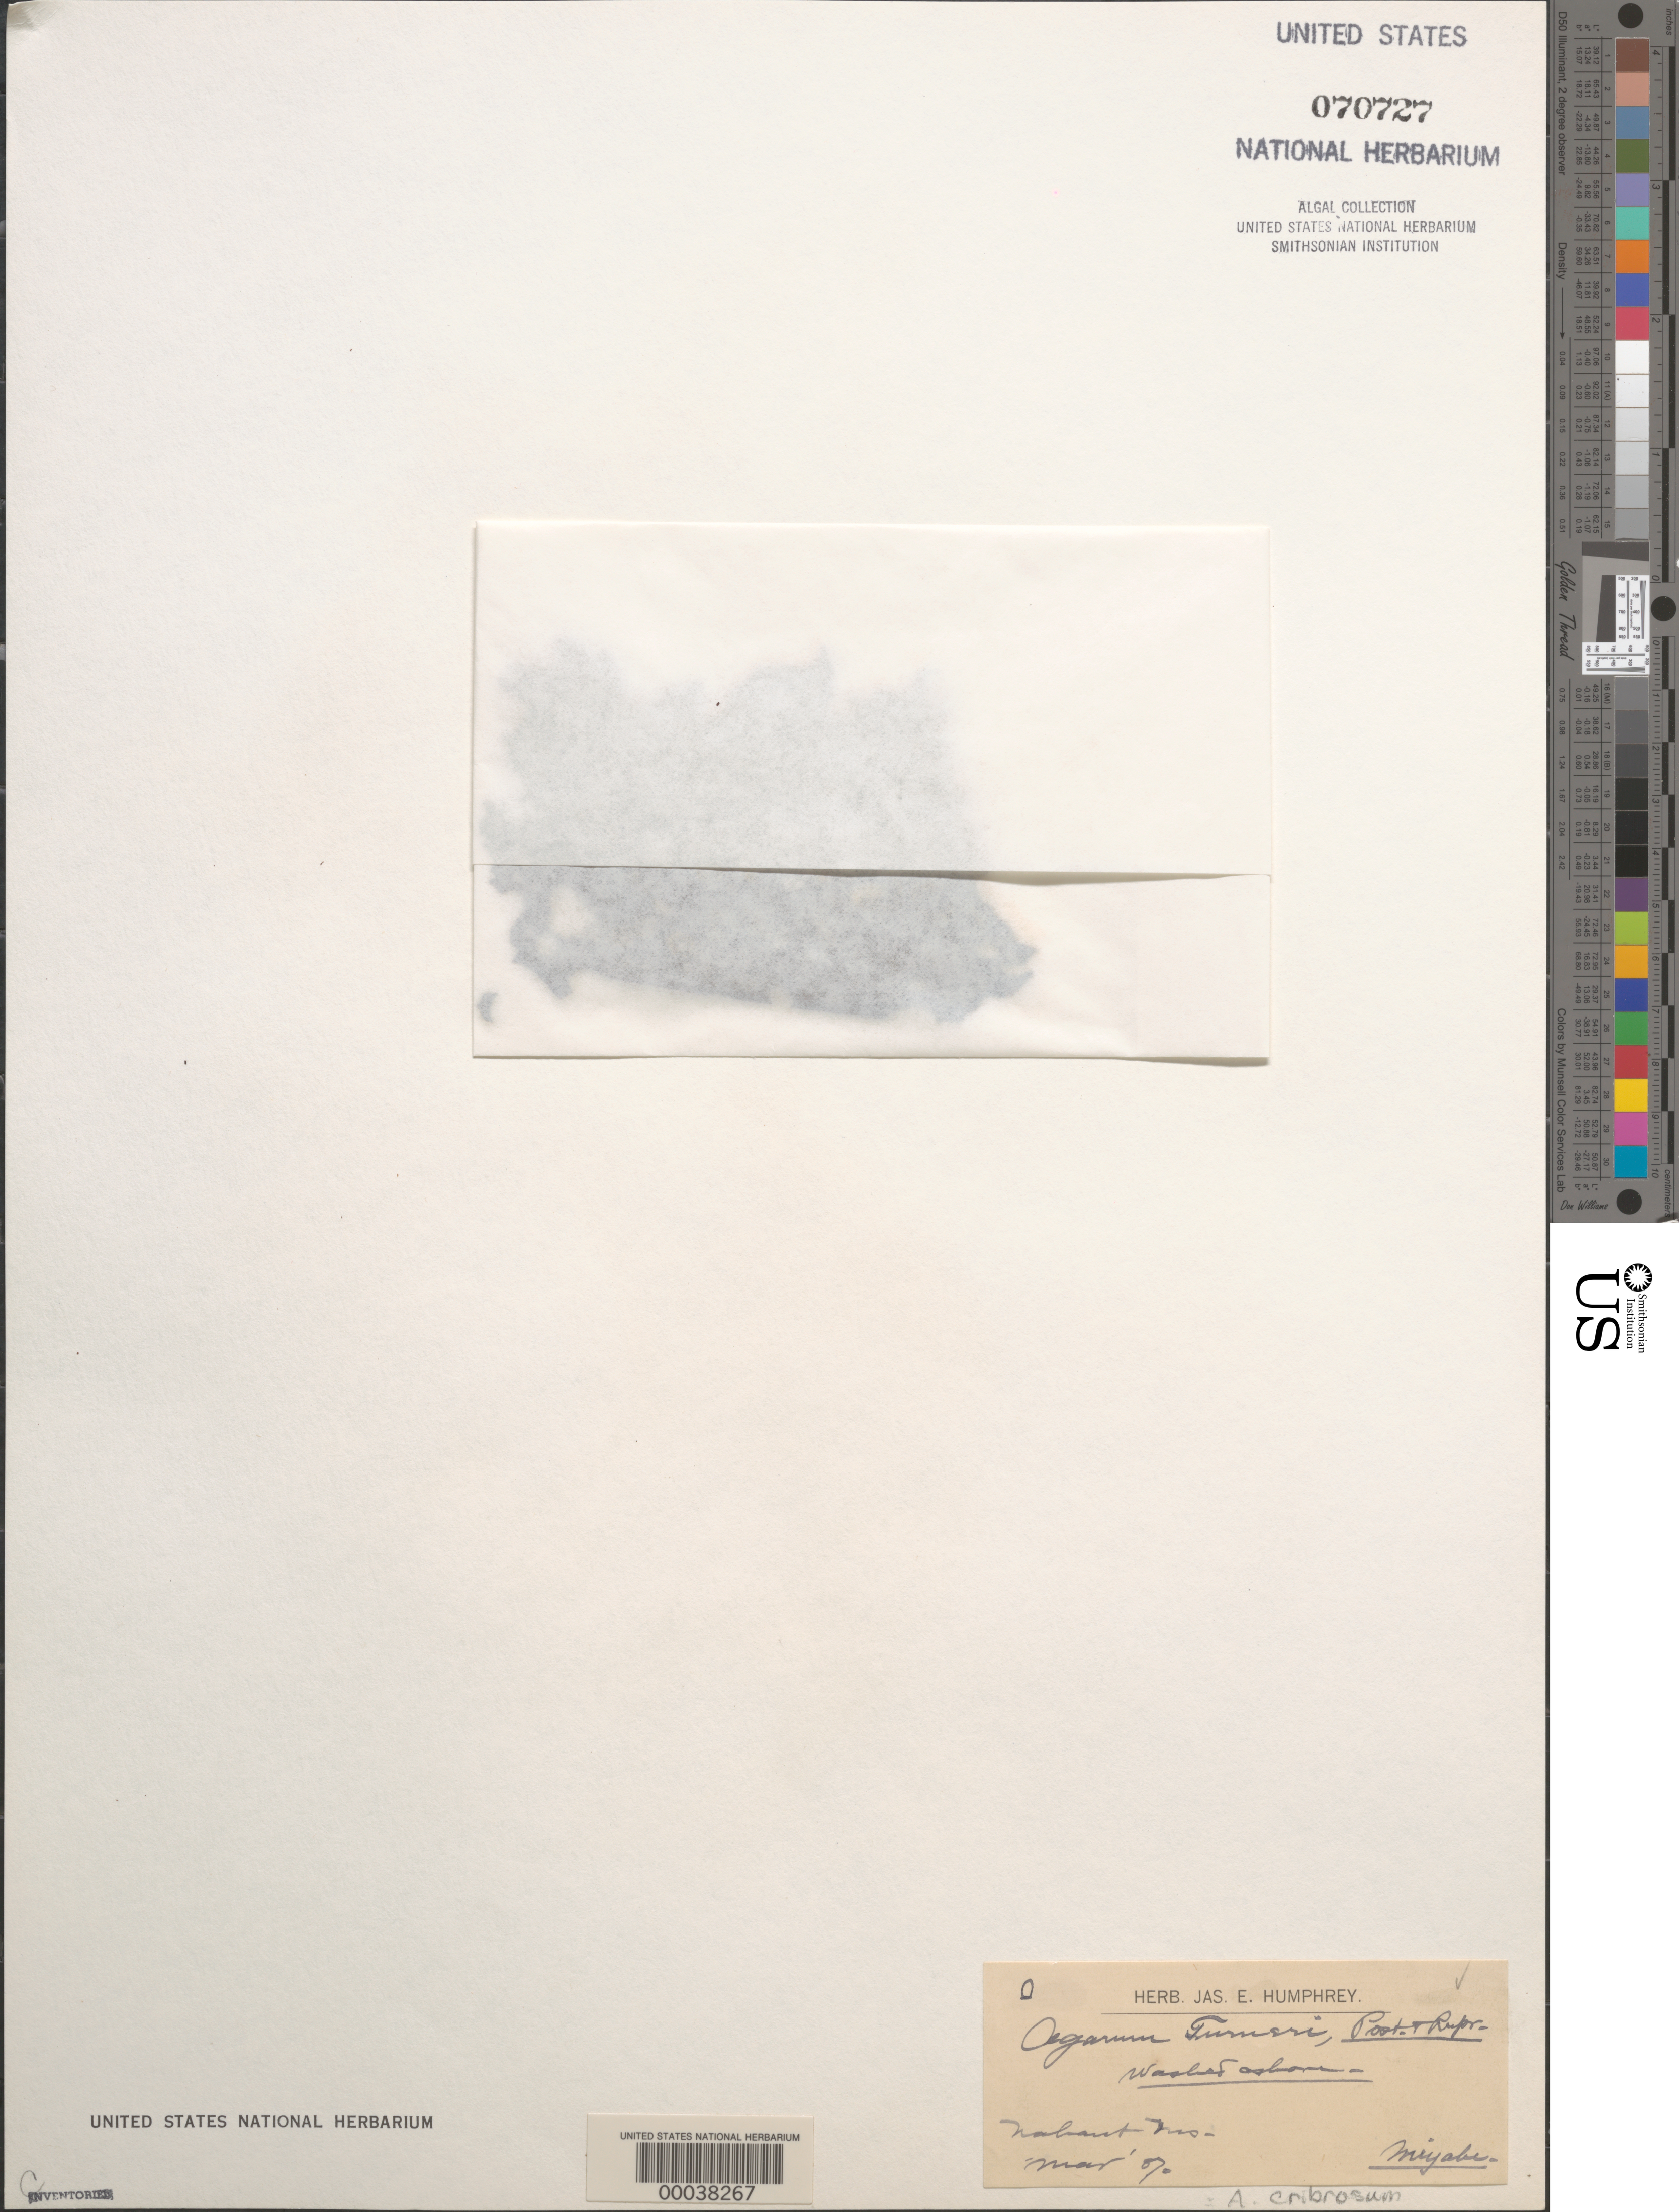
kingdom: Chromista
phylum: Ochrophyta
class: Phaeophyceae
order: Laminariales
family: Costariaceae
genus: Agarum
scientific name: Agarum clathratum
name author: Dumortier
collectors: K. Miyabe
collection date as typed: Mar 1887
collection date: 1887-03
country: United States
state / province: Massachusetts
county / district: Essex County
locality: Nahant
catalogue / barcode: US 70727